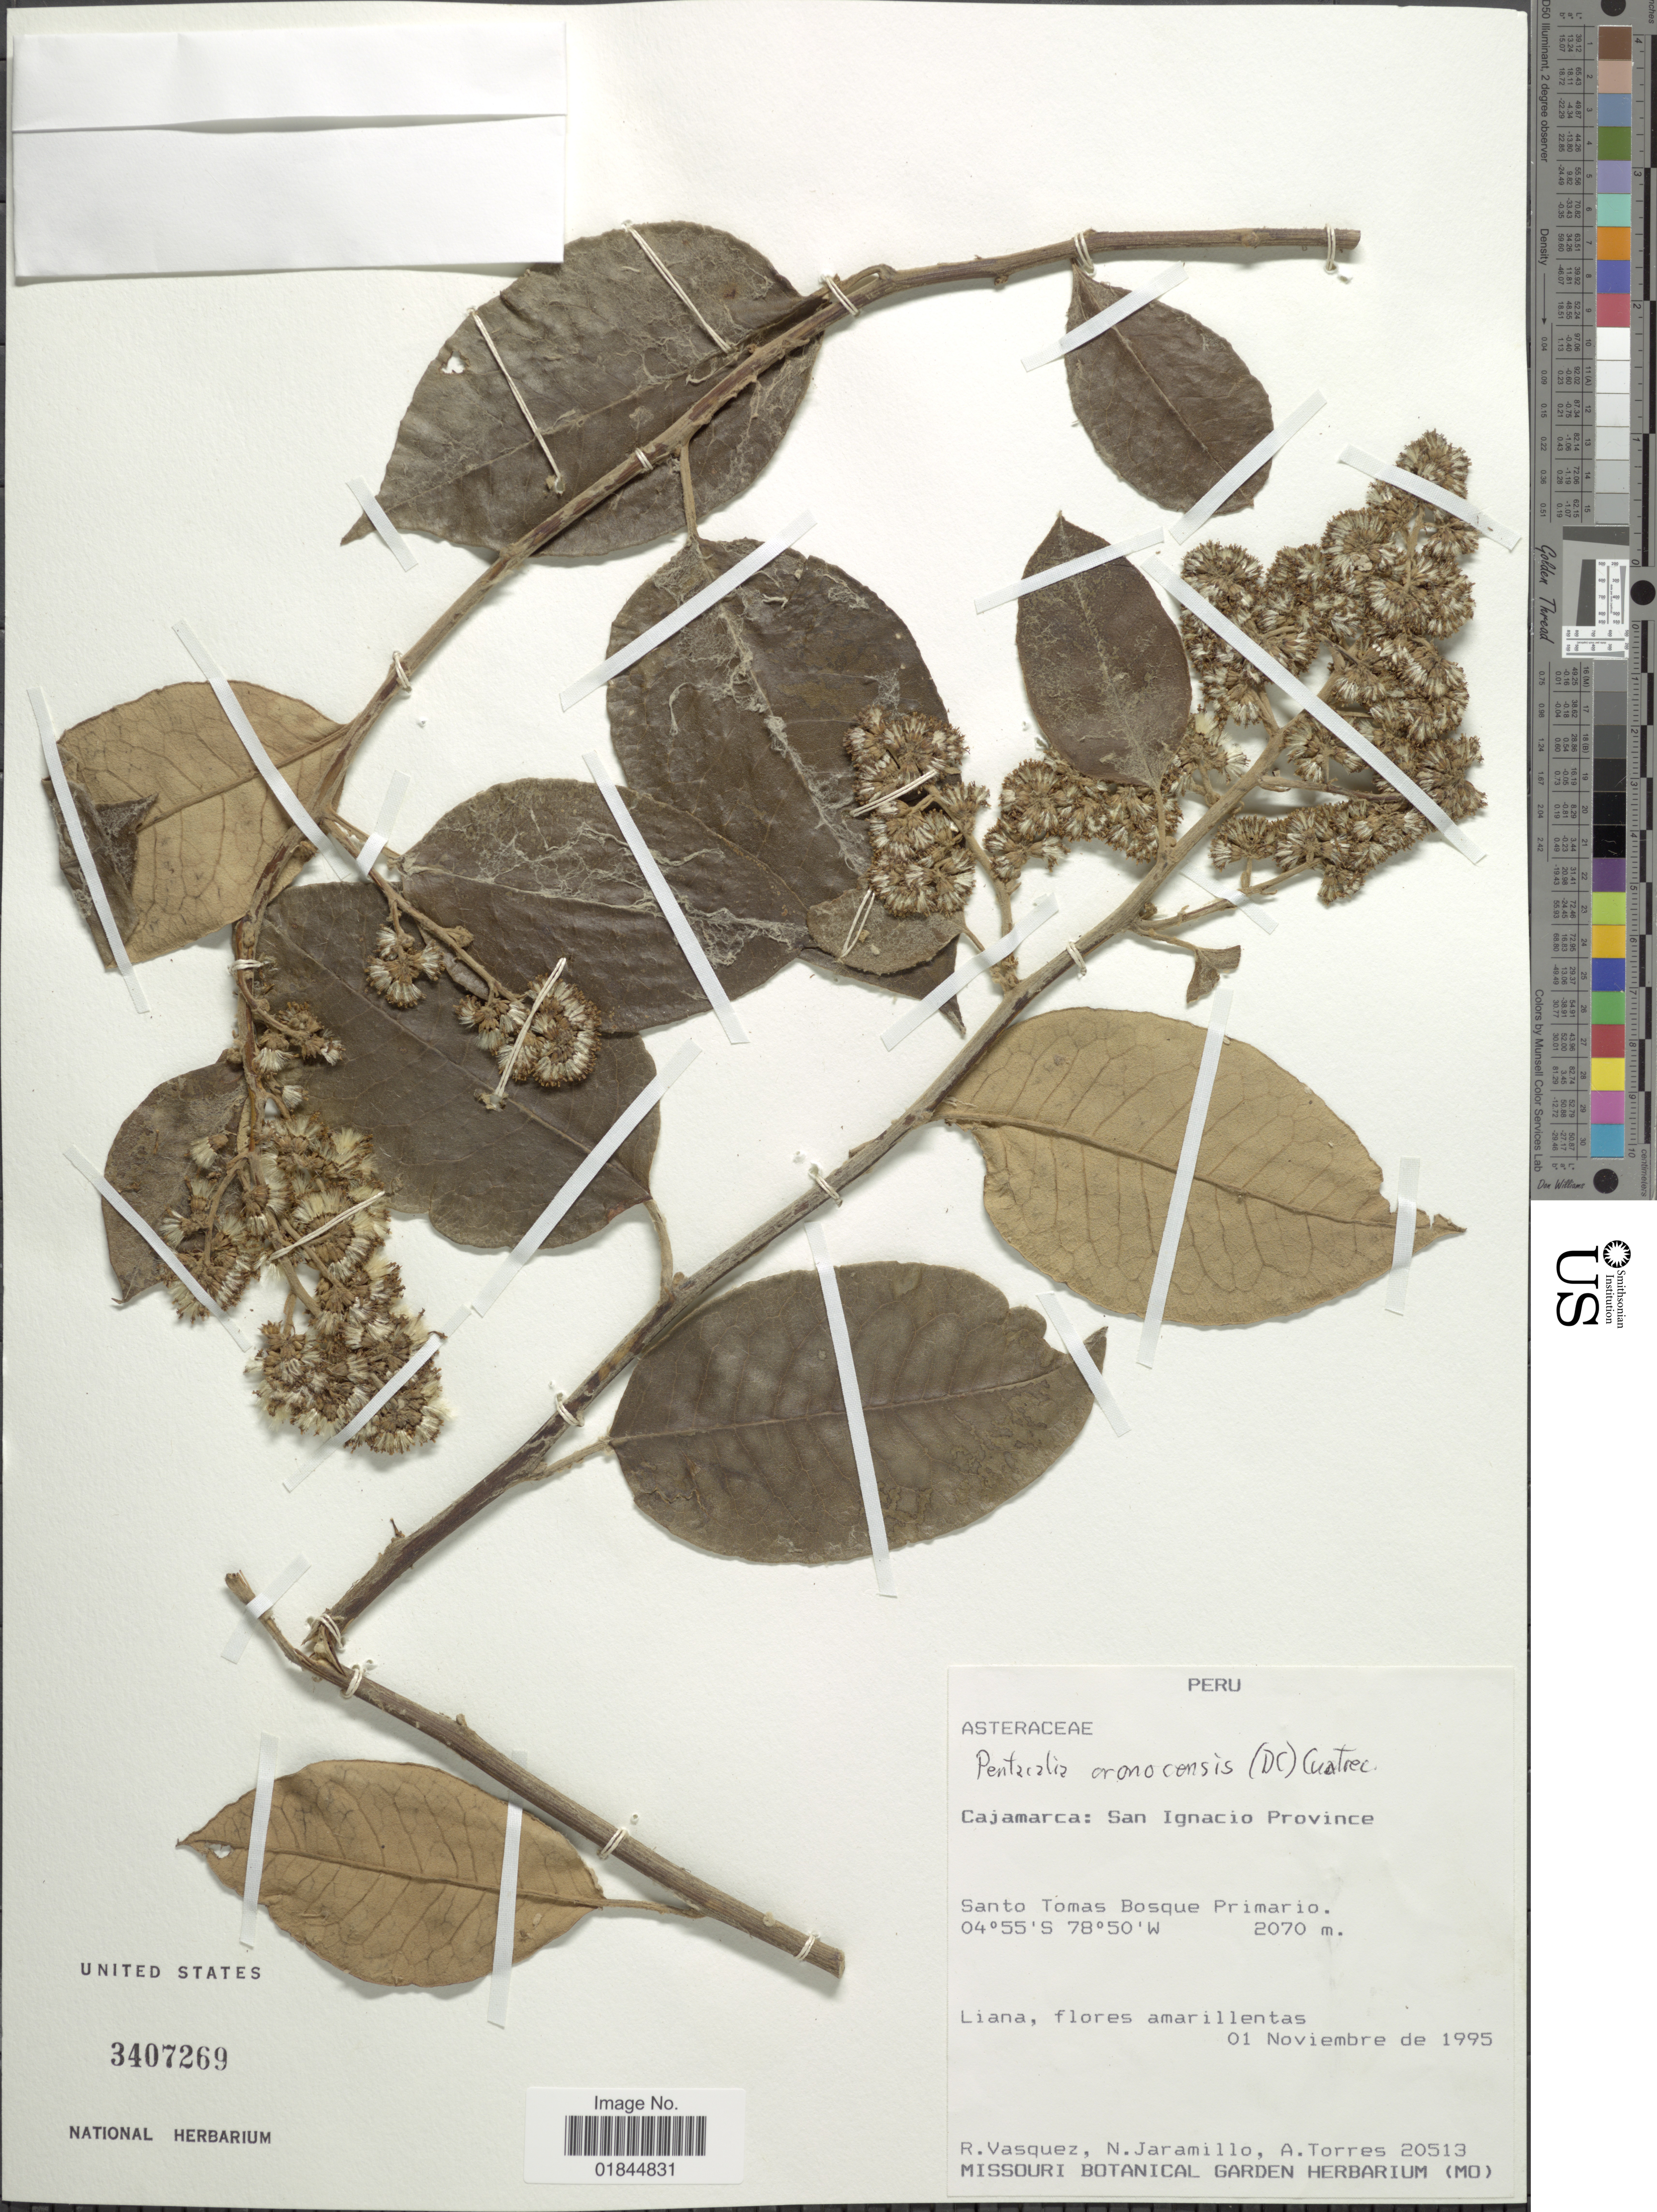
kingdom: Plantae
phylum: Tracheophyta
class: Magnoliopsida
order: Asterales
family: Asteraceae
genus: Pentacalia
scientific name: Pentacalia oronocensis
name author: (DC.) Cuatrec.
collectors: R. Vasquez, N. Jaramillo & A. Torres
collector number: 20513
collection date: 1995-11-01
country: Peru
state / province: Cajamarca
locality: Cajamarca: San Ignacio Province. Santo Tomas Bosque Primario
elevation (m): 2070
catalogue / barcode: US 3407269